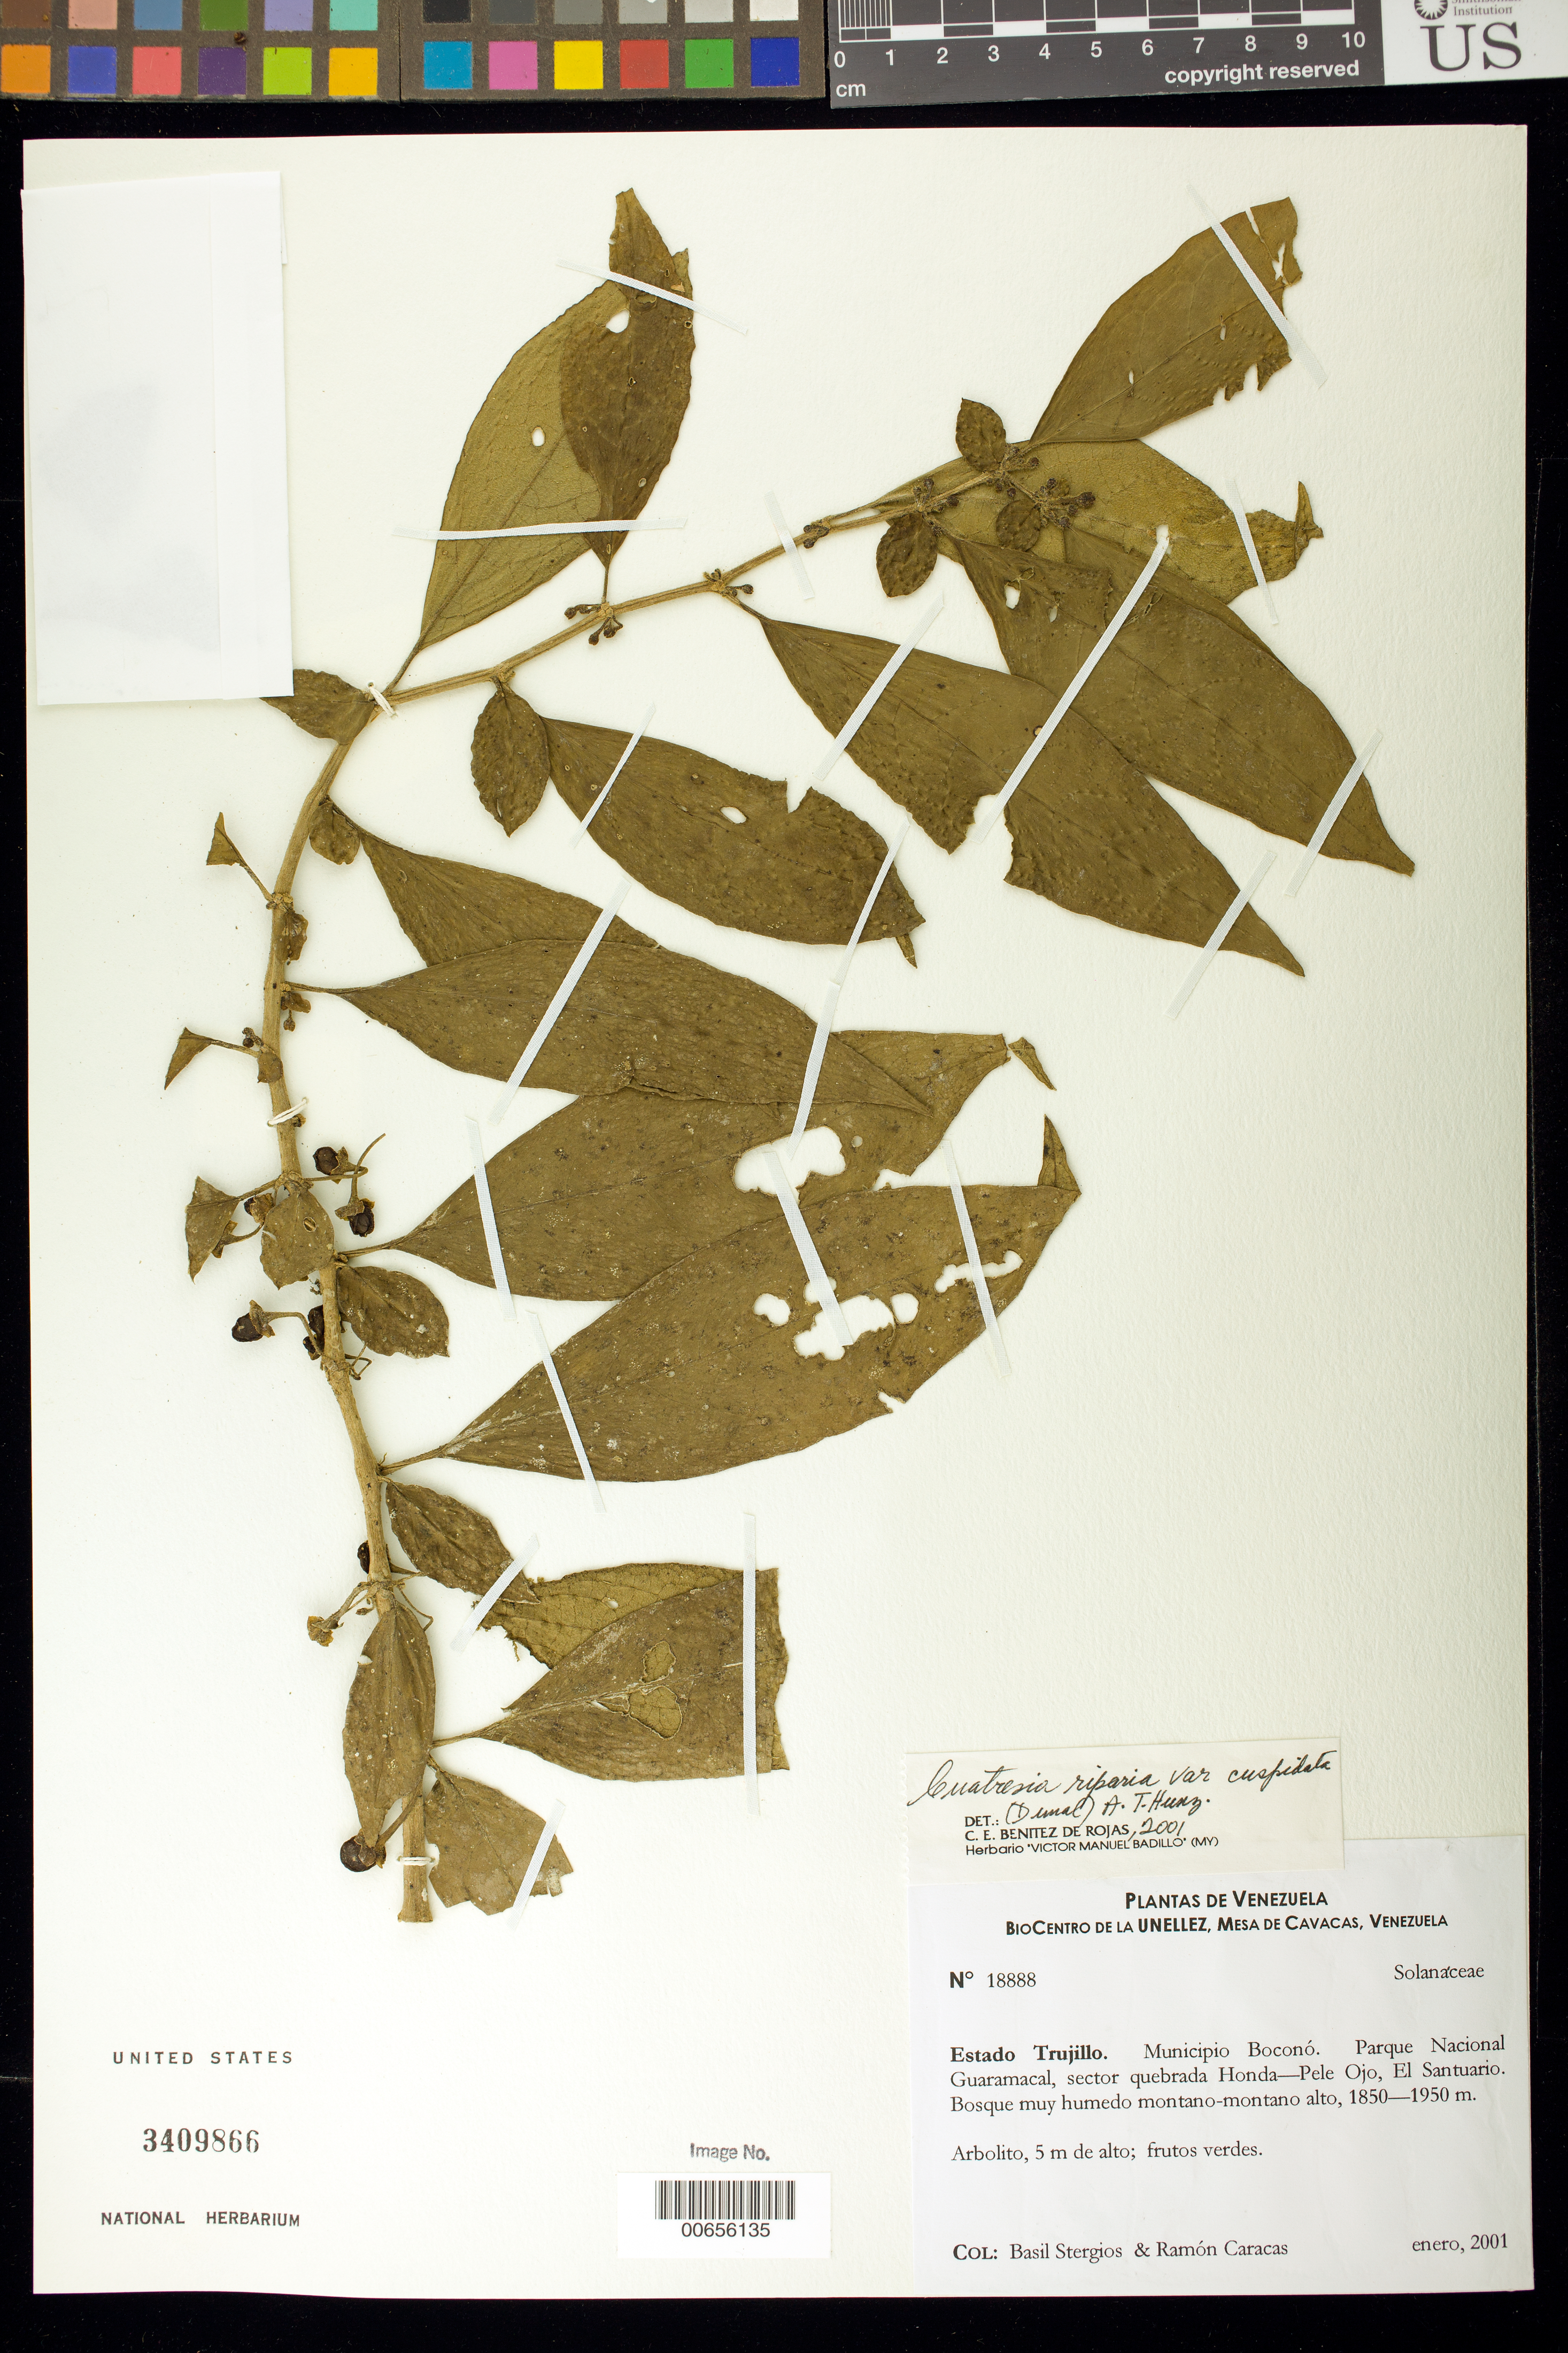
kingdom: Plantae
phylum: Tracheophyta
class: Magnoliopsida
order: Solanales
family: Solanaceae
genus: Cuatresia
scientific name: Cuatresia riparia var. cuspidata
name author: (Dunal) Hunz.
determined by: Benítez, C. E.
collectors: B. G. Stergios & R. Caracas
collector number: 18888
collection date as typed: Jan 2001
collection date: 2001-01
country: Venezuela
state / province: Trujillo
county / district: Boconó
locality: Parque Nacional Guaramacal, sector quebrada Honda-Pele Ojo, El Santuario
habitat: Bosque muy húmedo montano-montano alto.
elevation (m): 1850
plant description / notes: CTES, MY, PORT, US, VEN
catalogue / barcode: US 3409866